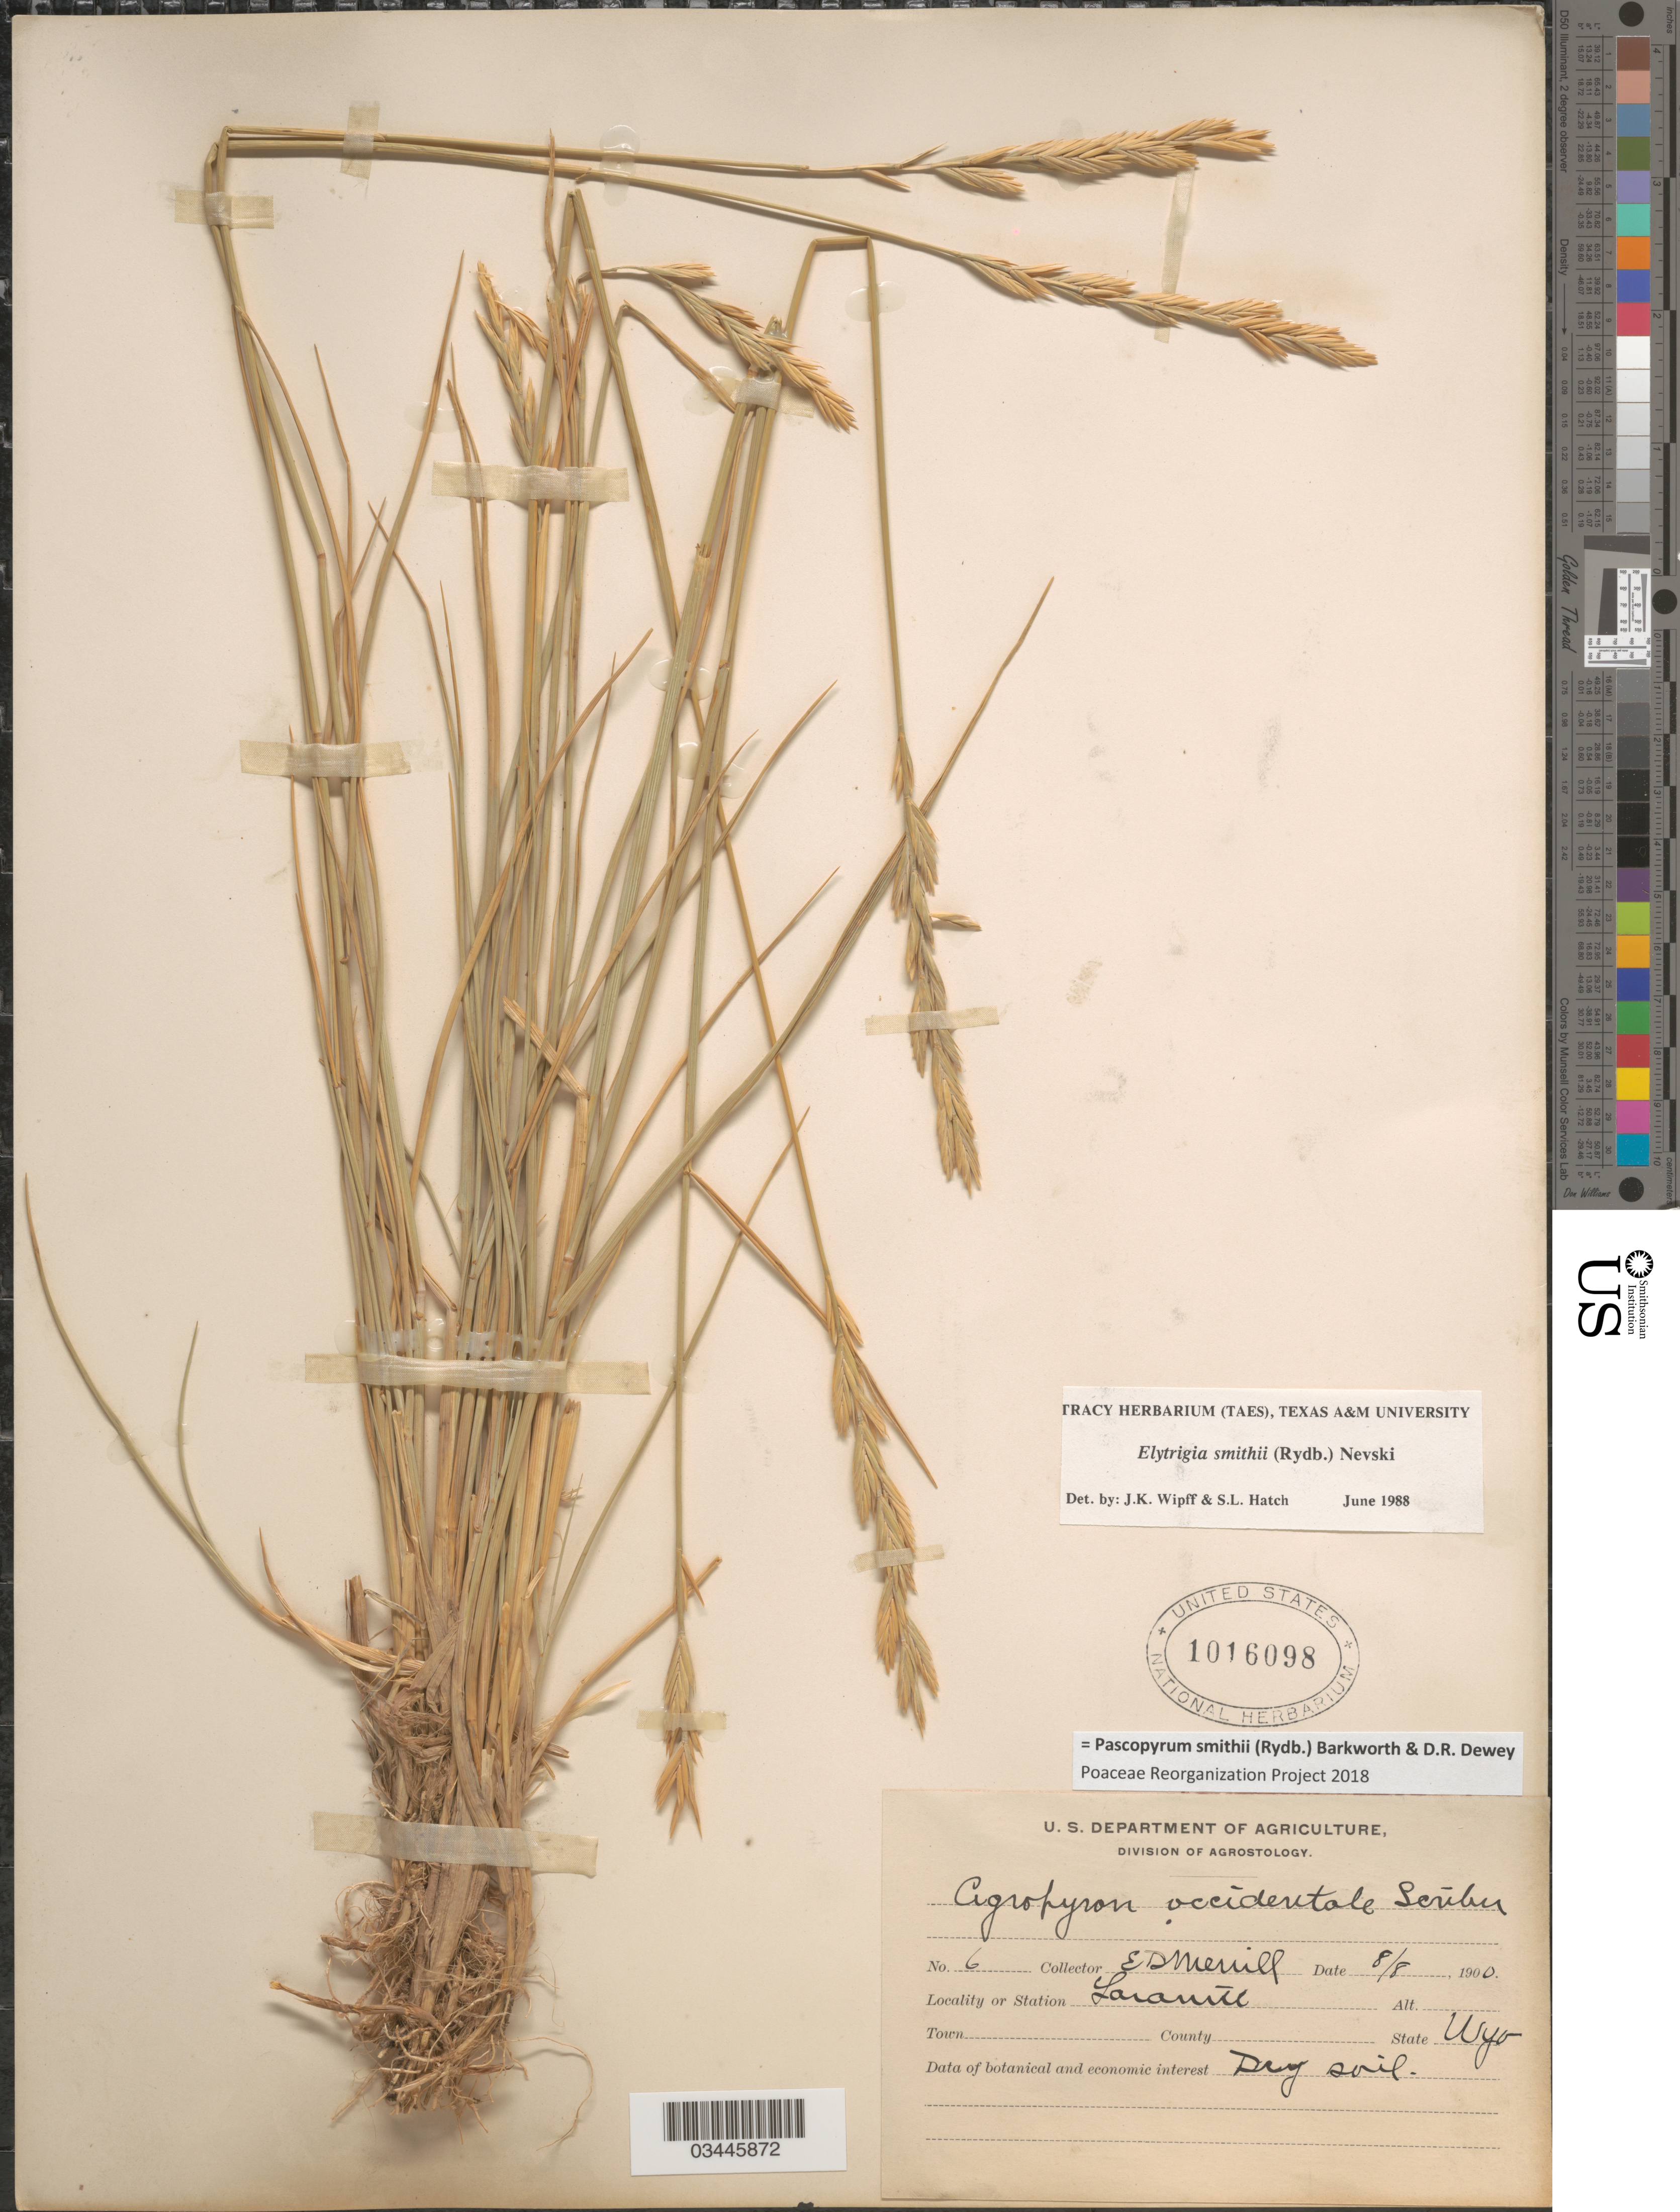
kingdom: Plantae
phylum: Tracheophyta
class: Liliopsida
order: Poales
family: Poaceae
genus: Pascopyrum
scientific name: Pascopyrum smithii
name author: (Rydb.) Barkworth & Dewey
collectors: E. D. Merrill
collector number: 6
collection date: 1900-08-08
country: United States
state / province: Wyoming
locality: Laramie.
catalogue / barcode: US 1016098